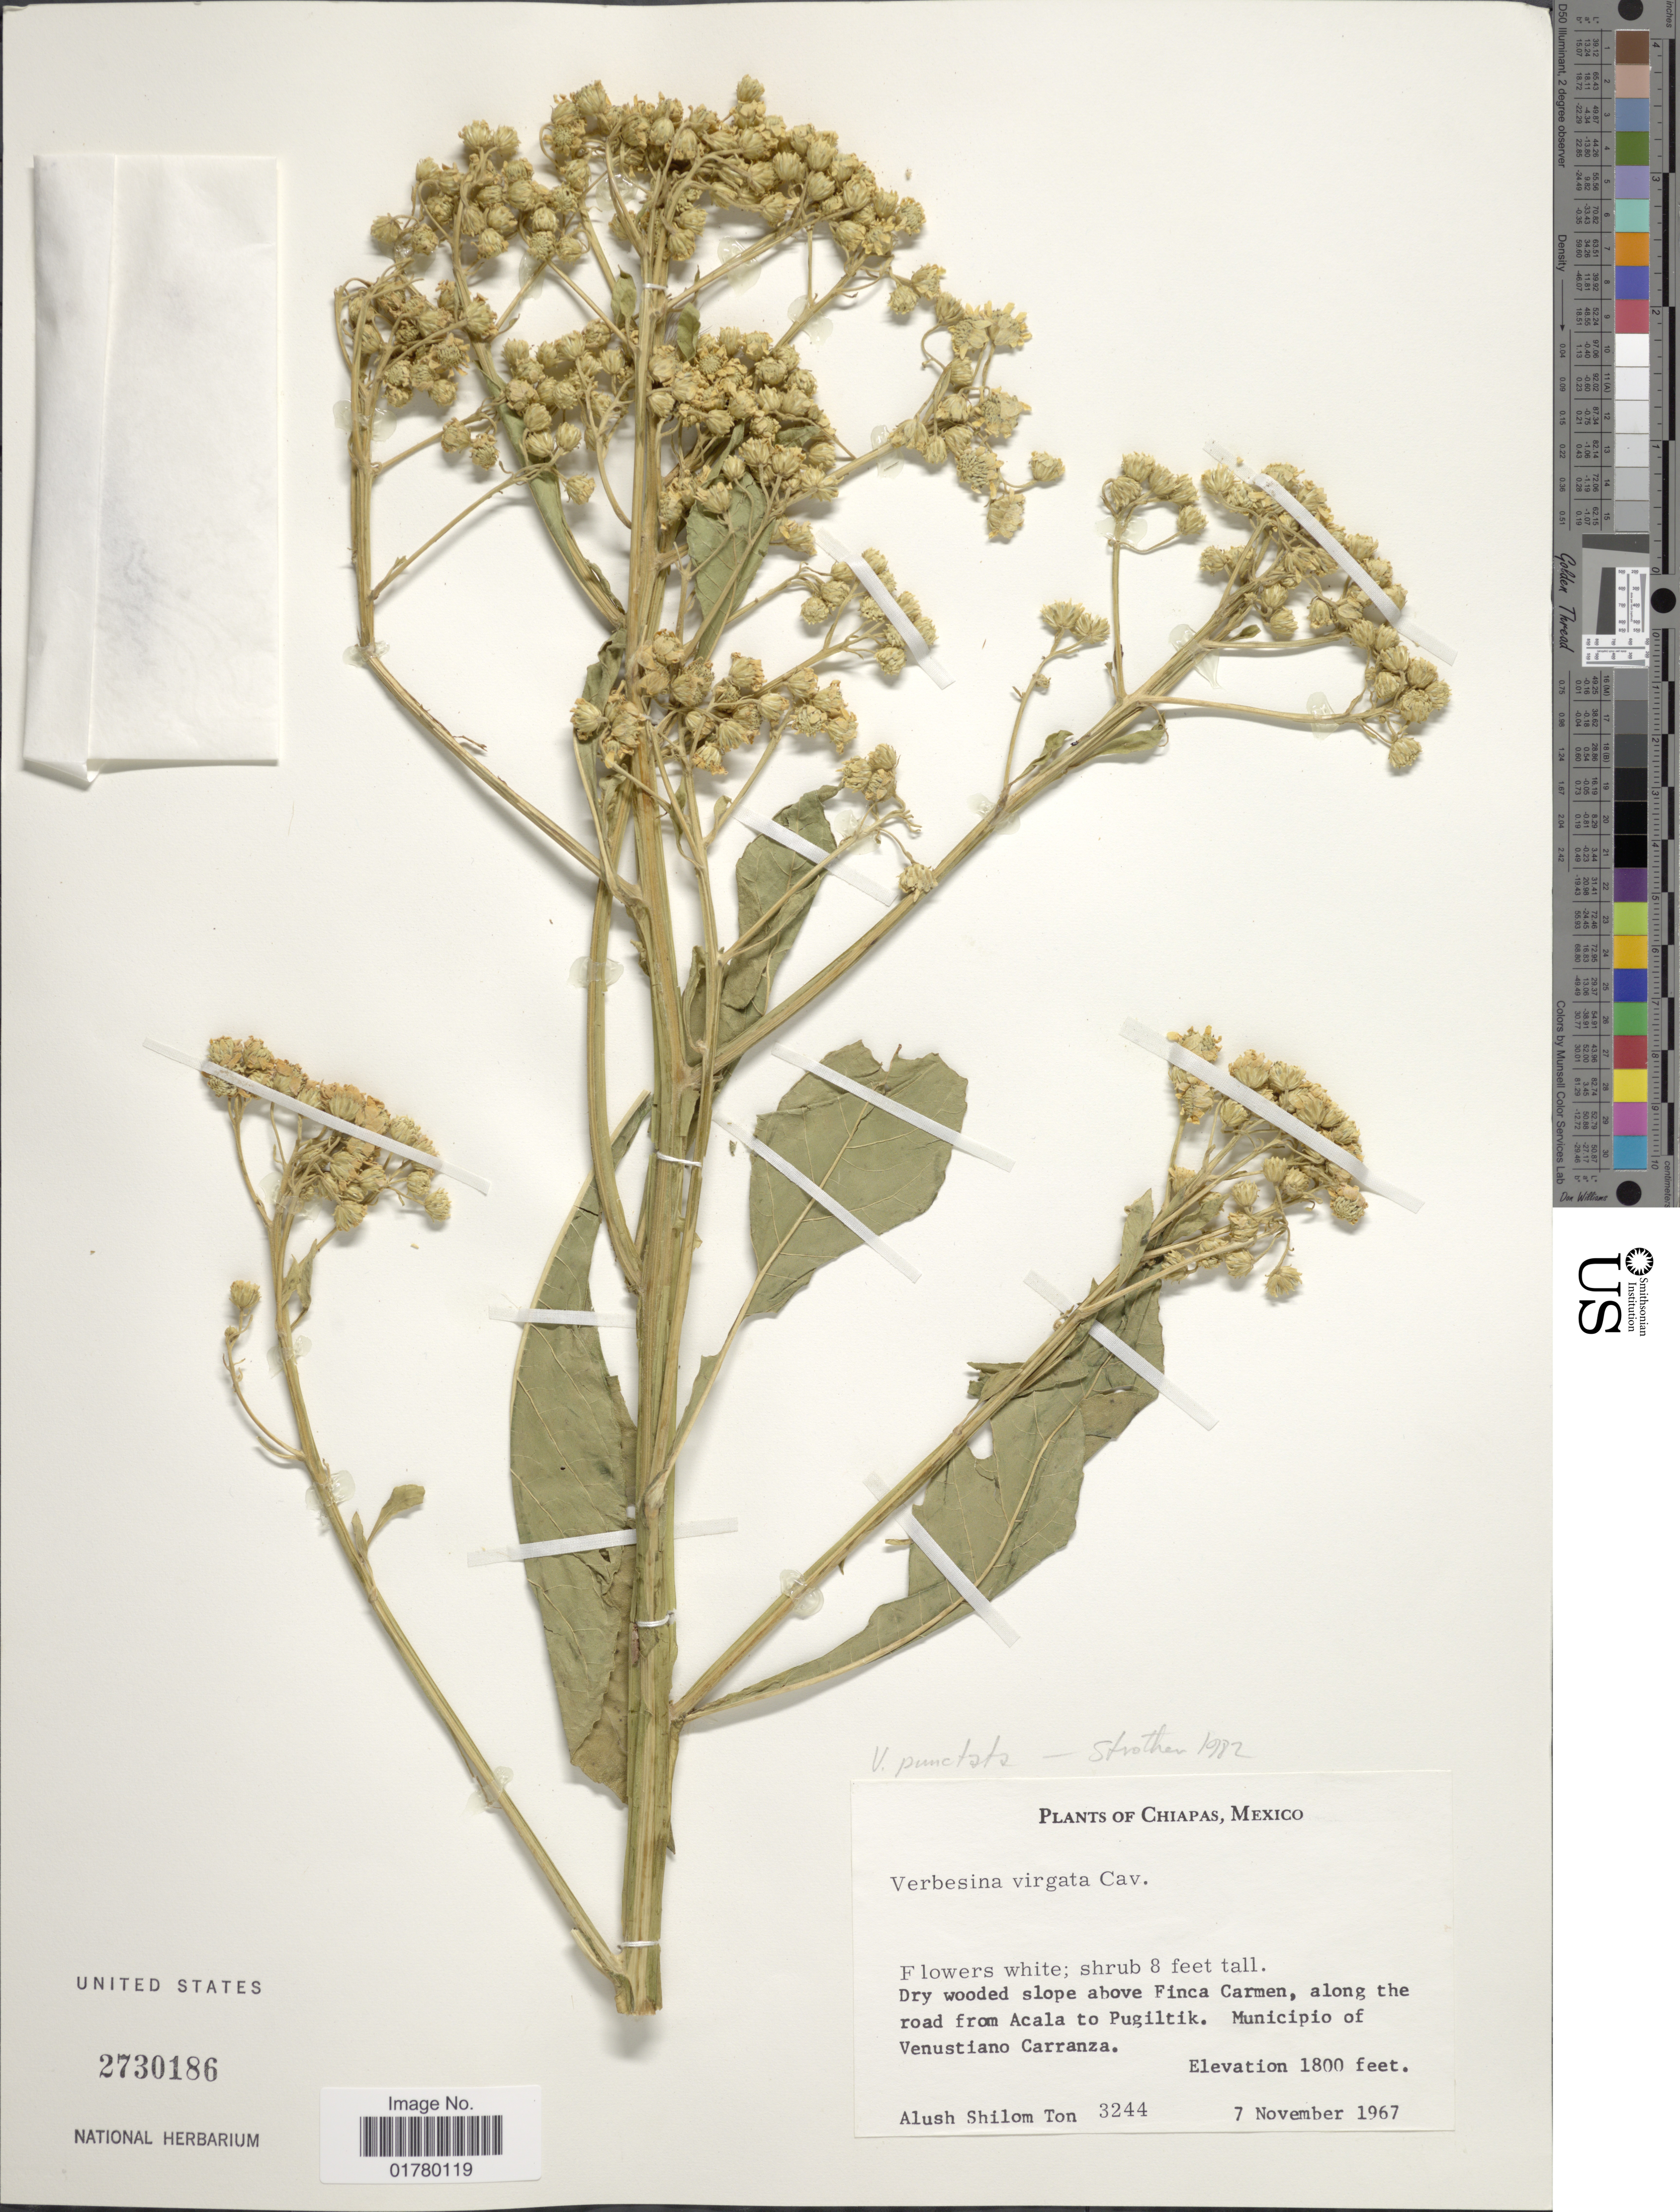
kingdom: Plantae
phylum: Tracheophyta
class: Magnoliopsida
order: Asterales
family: Asteraceae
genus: Verbesina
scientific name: Verbesina punctata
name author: B.L. Rob. & Greenm.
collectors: A. S. Ton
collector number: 3244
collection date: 1967-11-07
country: Mexico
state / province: Chiapas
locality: Dry wooded slope above Finca Carmen, along the road from Acala to Pugiltik, Municipio of Venustiano Carranza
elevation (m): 549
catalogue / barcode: US 2730186